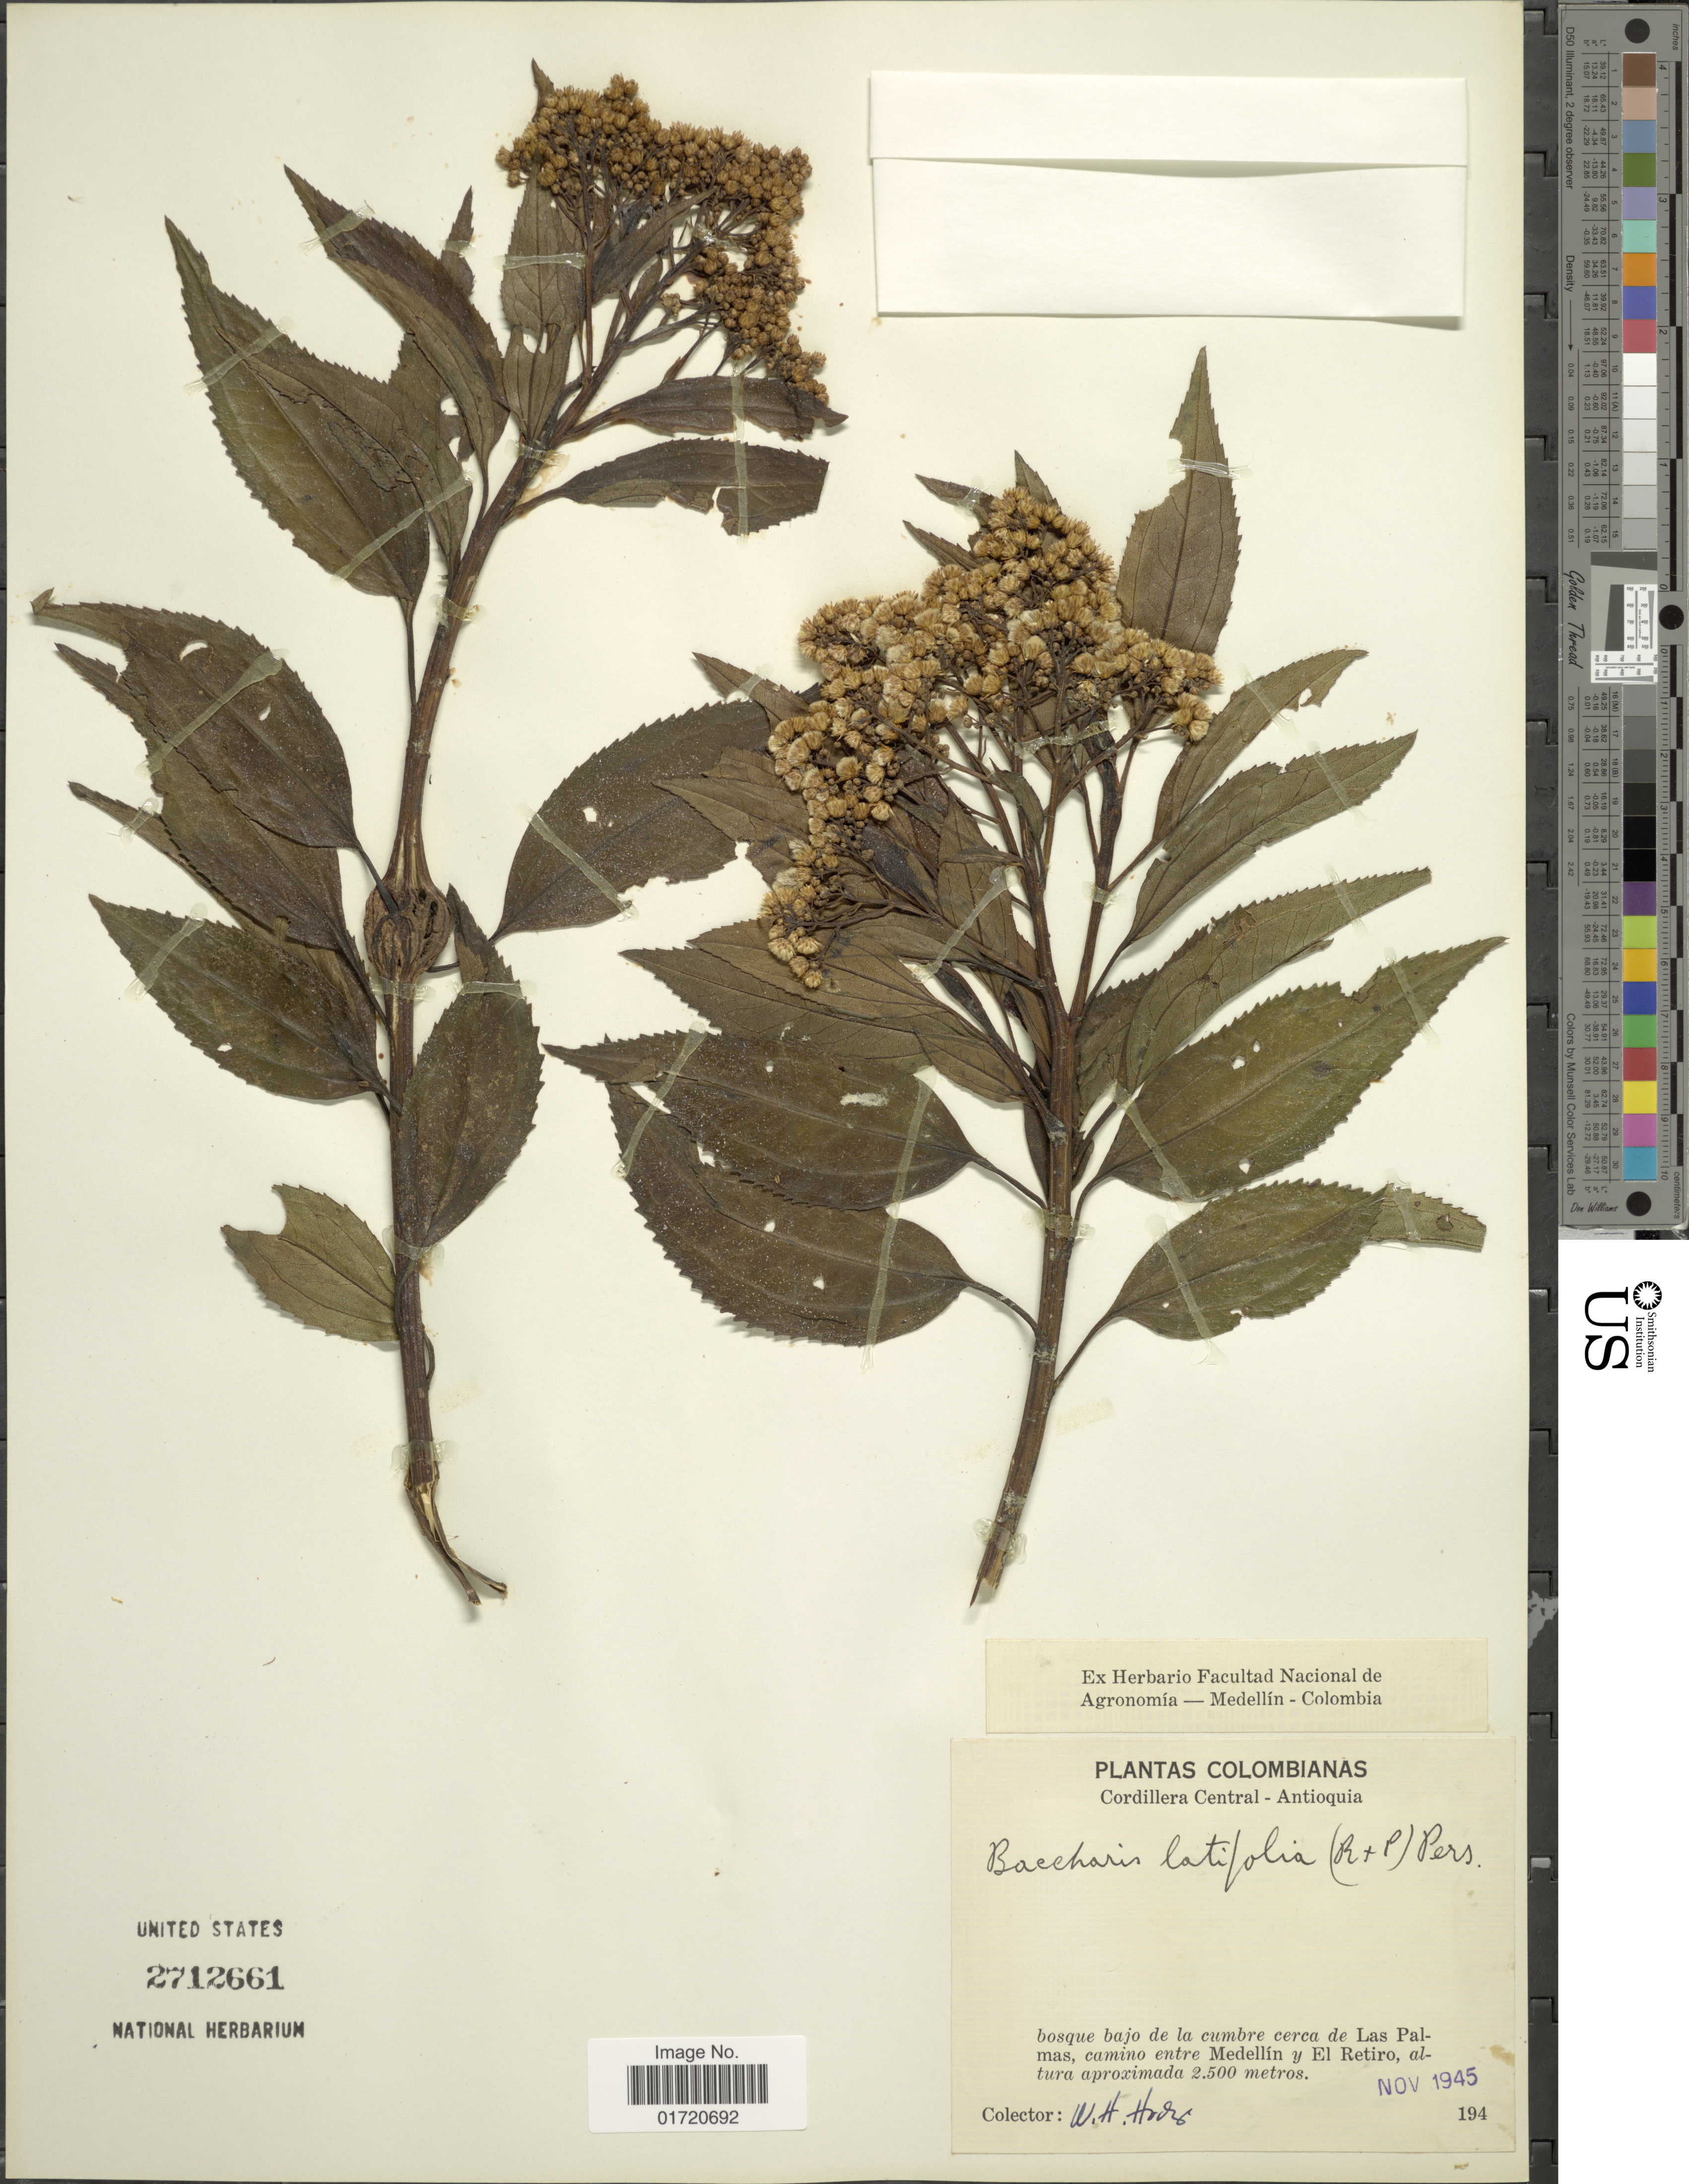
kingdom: Plantae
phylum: Tracheophyta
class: Magnoliopsida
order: Asterales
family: Asteraceae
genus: Baccharis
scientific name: Baccharis latifolia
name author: (Ruiz & Pav.) Pers.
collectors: W. Hodge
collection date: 1945-11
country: Colombia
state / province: Antioquia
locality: Cordillera Central, cerca de Las Palmas, camino entre Medellin y El Retiro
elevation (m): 2500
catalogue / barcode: US 2712661